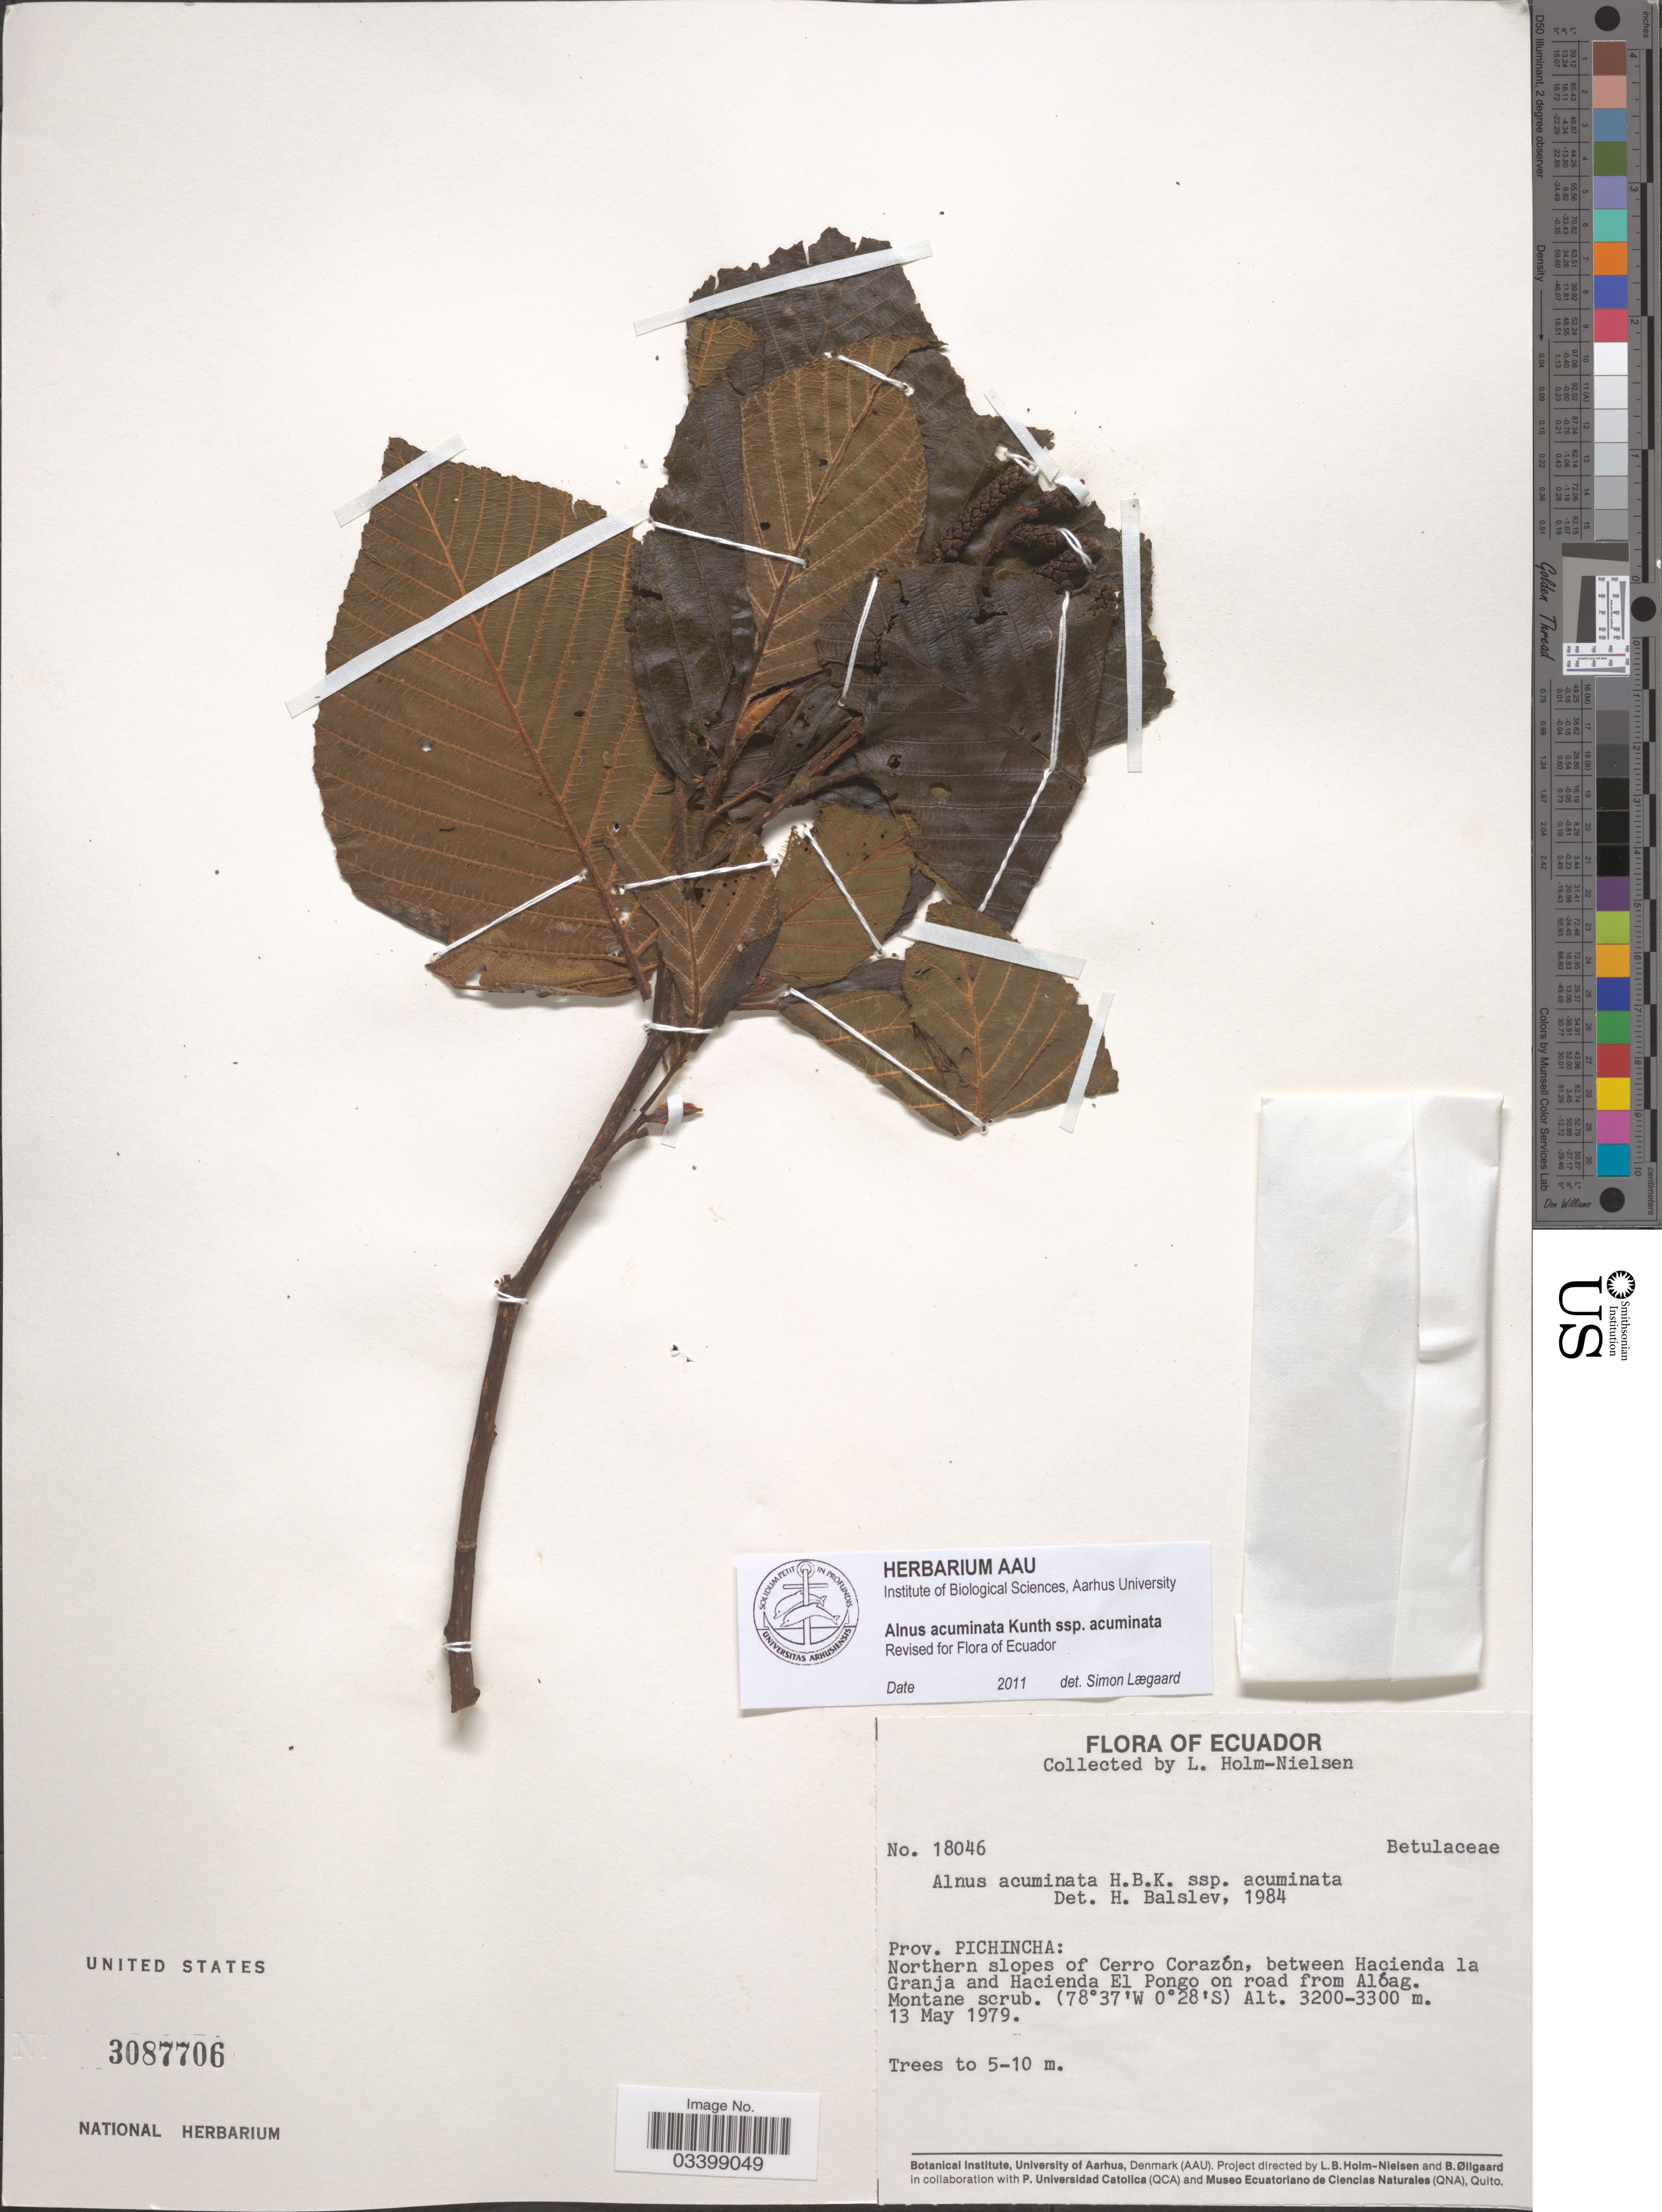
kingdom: Plantae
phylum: Tracheophyta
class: Magnoliopsida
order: Fagales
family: Betulaceae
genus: Alnus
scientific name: Alnus acuminata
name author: Kunth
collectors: L. Holm-Nielsen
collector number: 18046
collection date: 1979-05-13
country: Ecuador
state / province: Pichincha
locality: Prov. Pichincha: Northern slopes of Cerro Corazón, between Hacienda la Granja and Hacienda El Pongo on road from Alóag.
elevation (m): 3200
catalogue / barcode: US 3087706